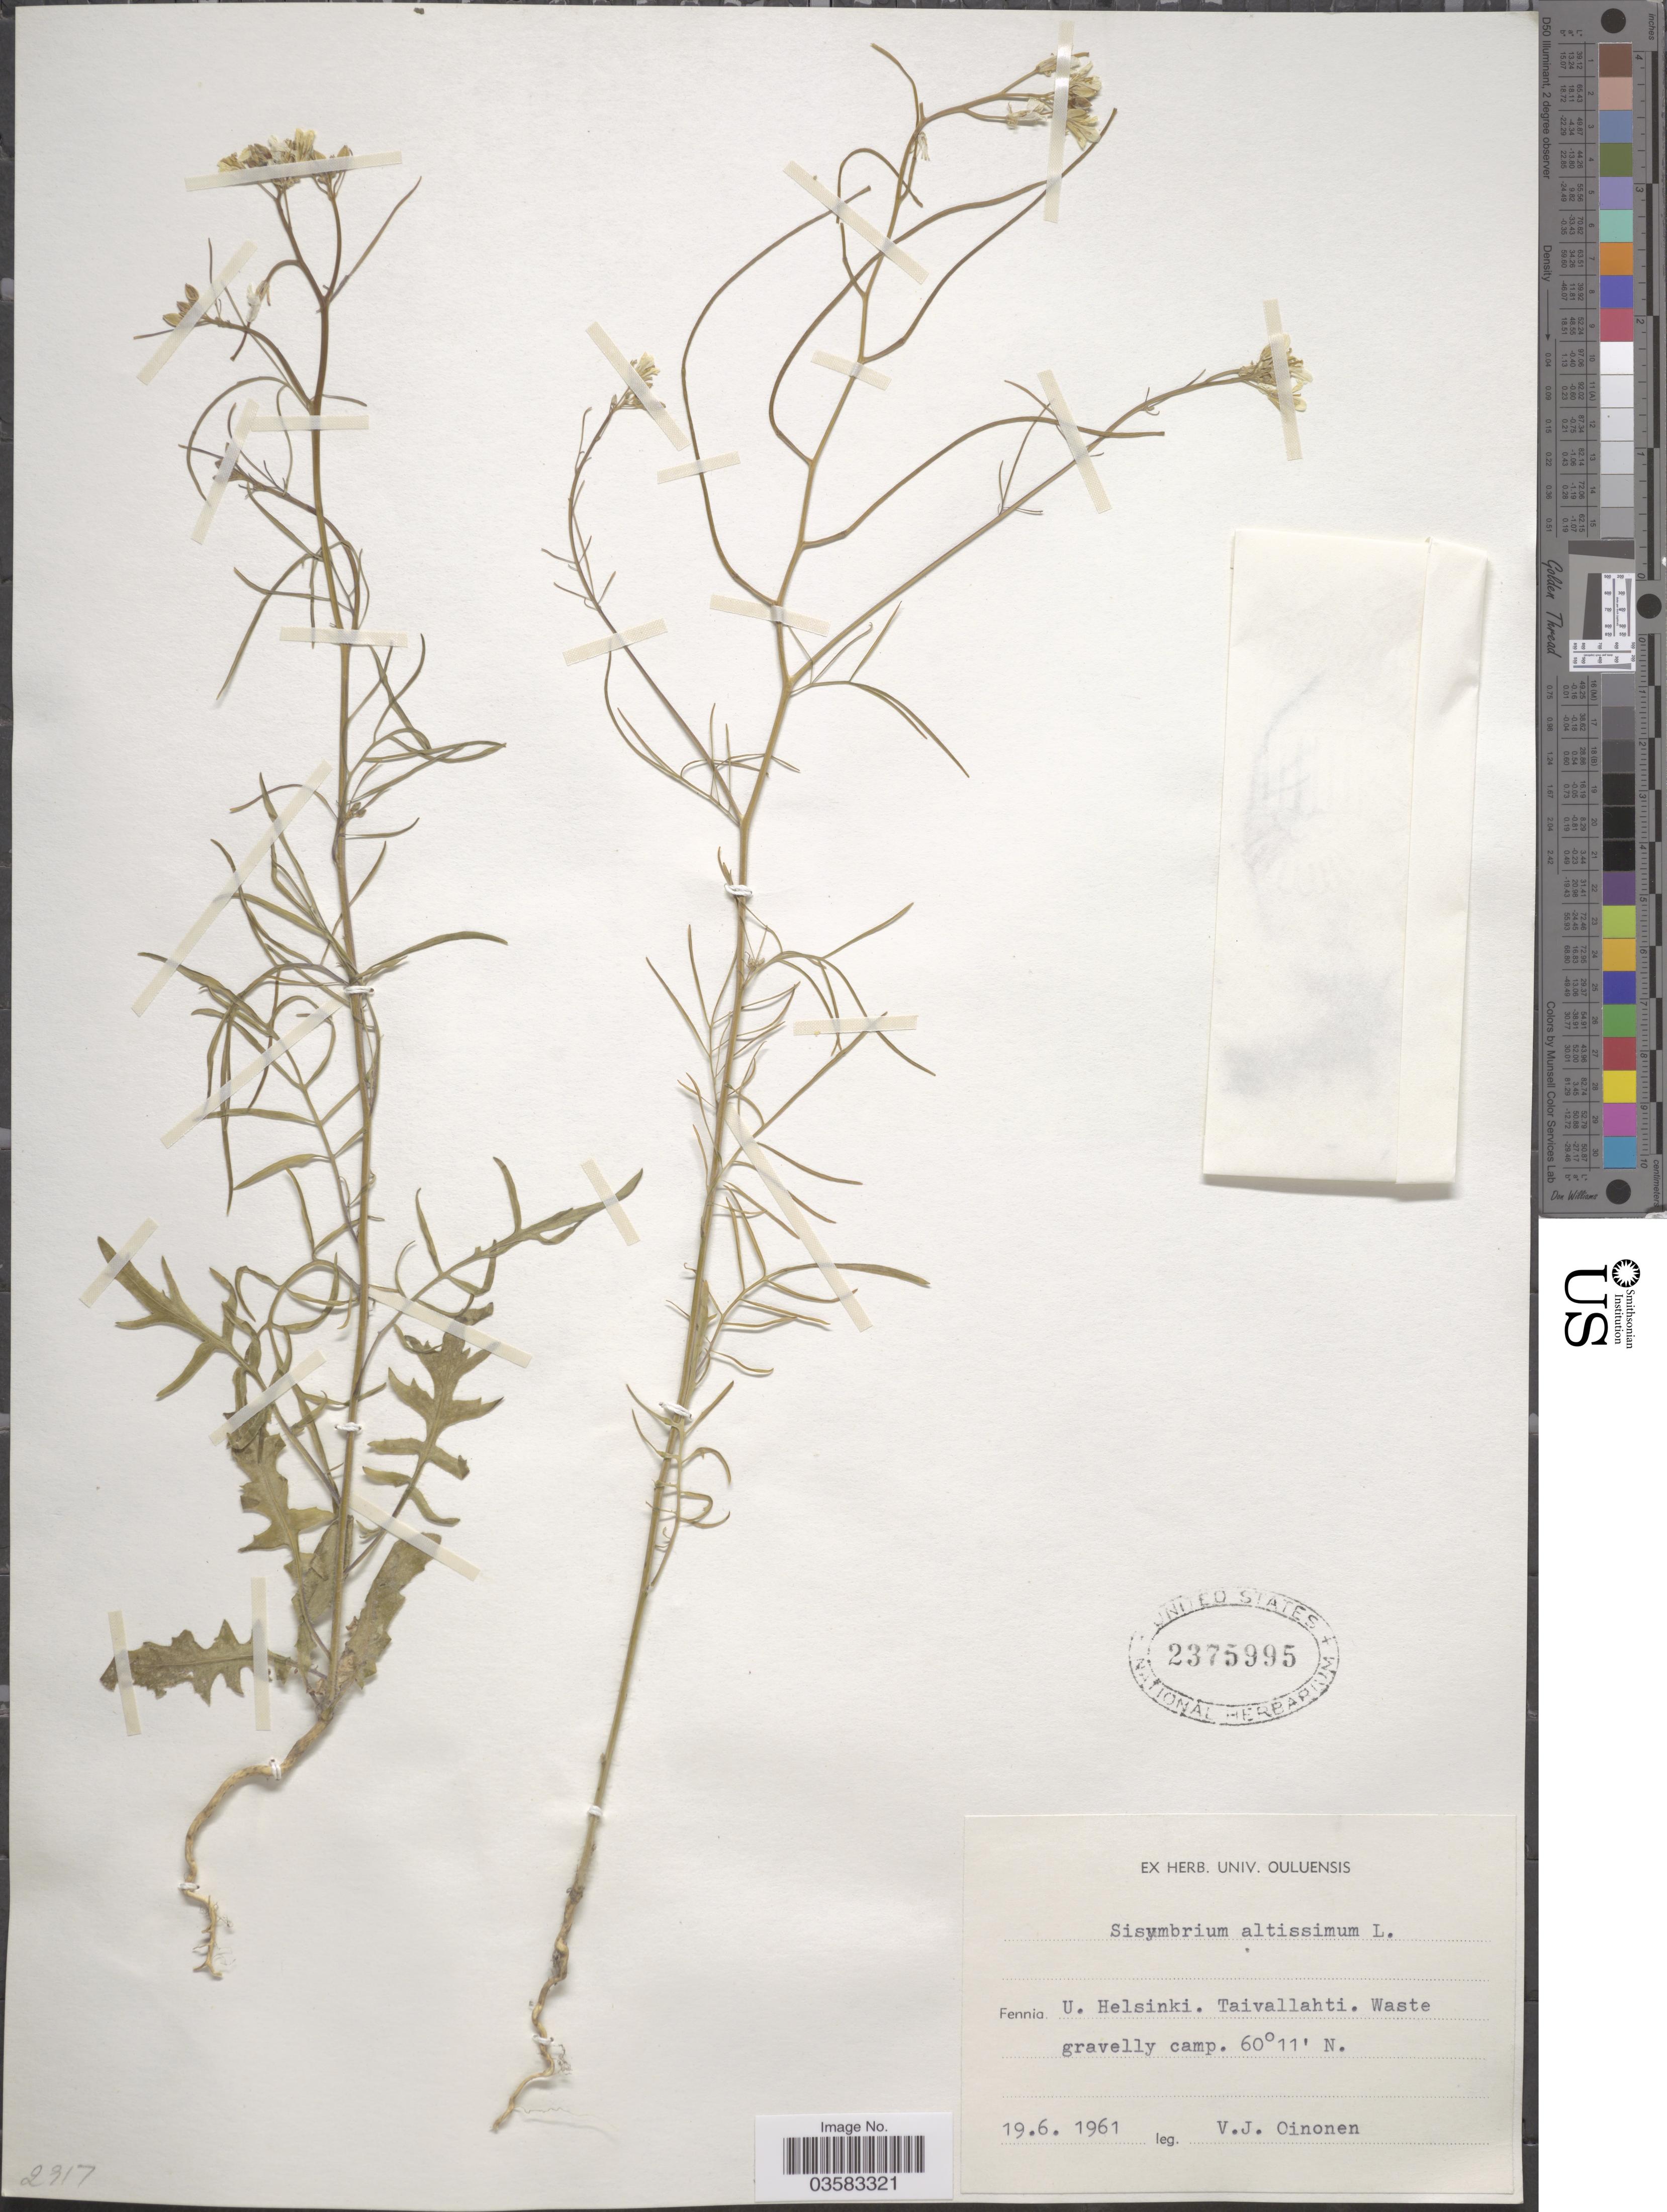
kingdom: Plantae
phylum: Tracheophyta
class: Magnoliopsida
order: Brassicales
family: Brassicaceae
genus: Sisymbrium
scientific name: Sisymbrium altissimum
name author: L.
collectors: V. Oinonen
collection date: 1961-06-19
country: Finland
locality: Fennia. U. Helsinki. Taivallahti. Waste gravelly camp.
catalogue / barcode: US 2375995